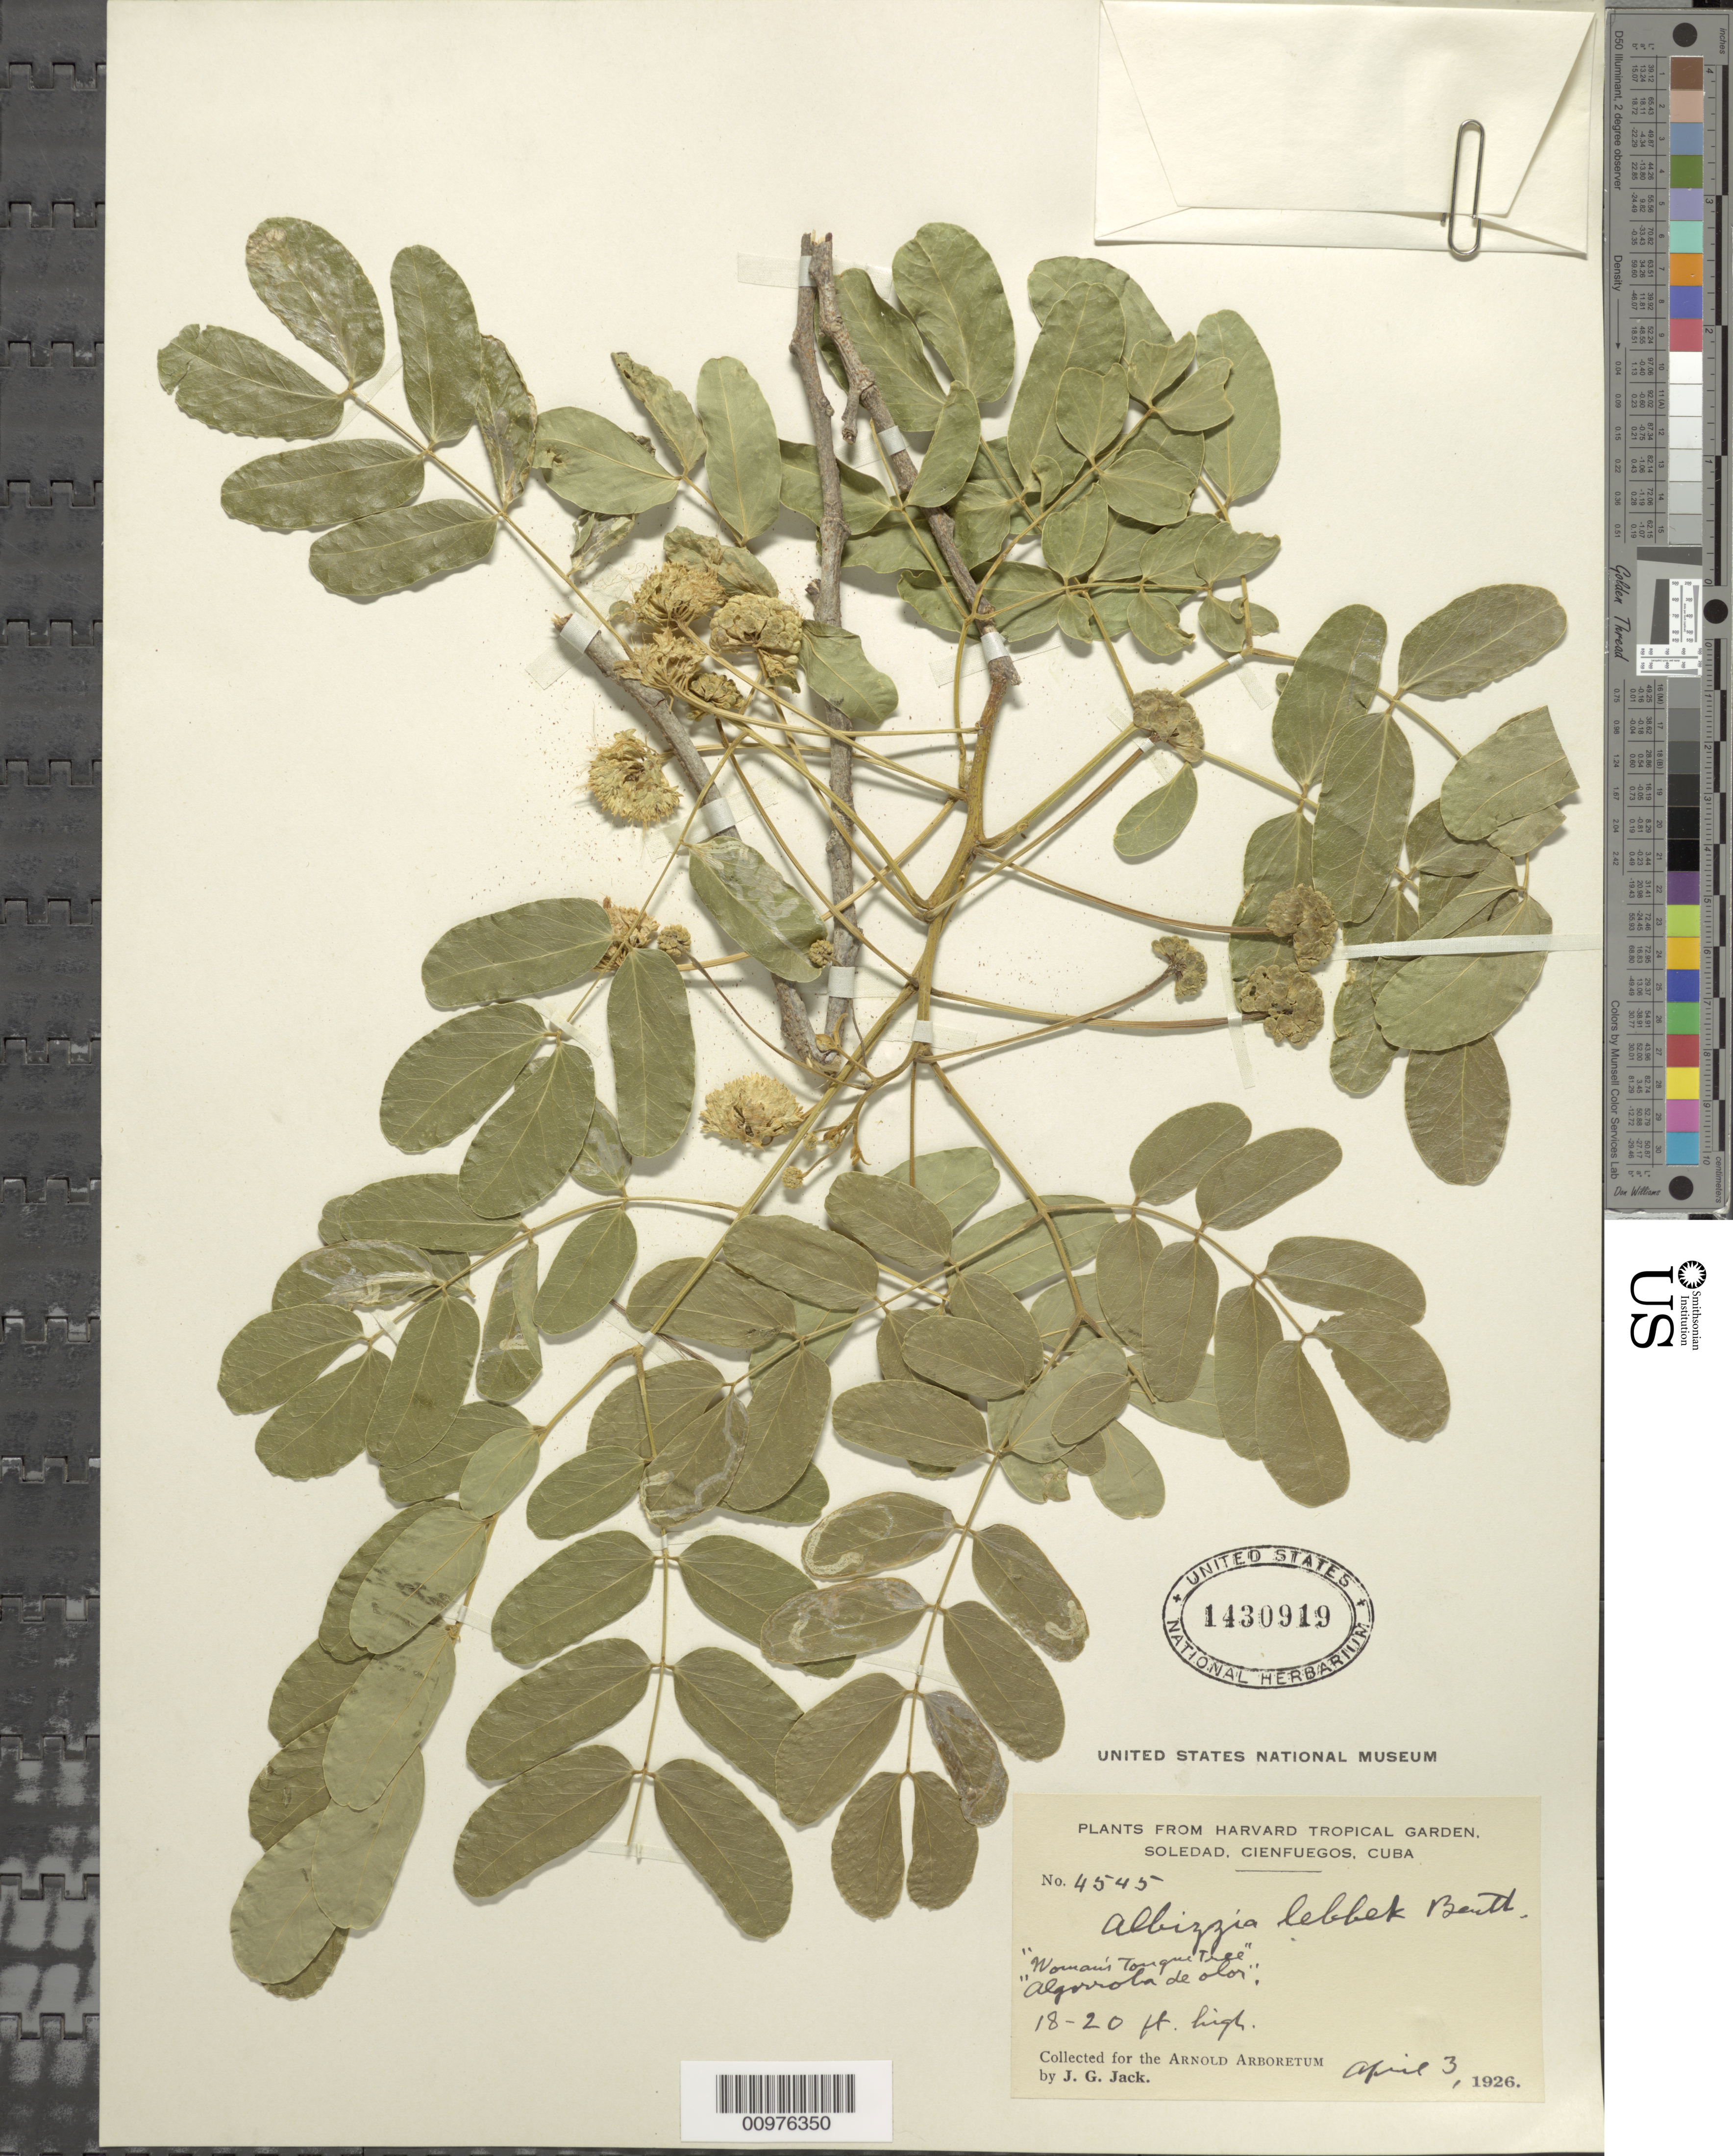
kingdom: Plantae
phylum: Tracheophyta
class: Magnoliopsida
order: Fabales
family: Fabaceae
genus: Albizia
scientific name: Albizia lebbeck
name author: (L.) Benth.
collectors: J. G. Jack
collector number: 4545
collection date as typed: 03 Apr 1926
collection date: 1926-04-03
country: Cuba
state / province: Cienfuegos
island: Cuba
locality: Plants from Harvard Tropical Garden, Soledad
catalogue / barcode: US 1430919